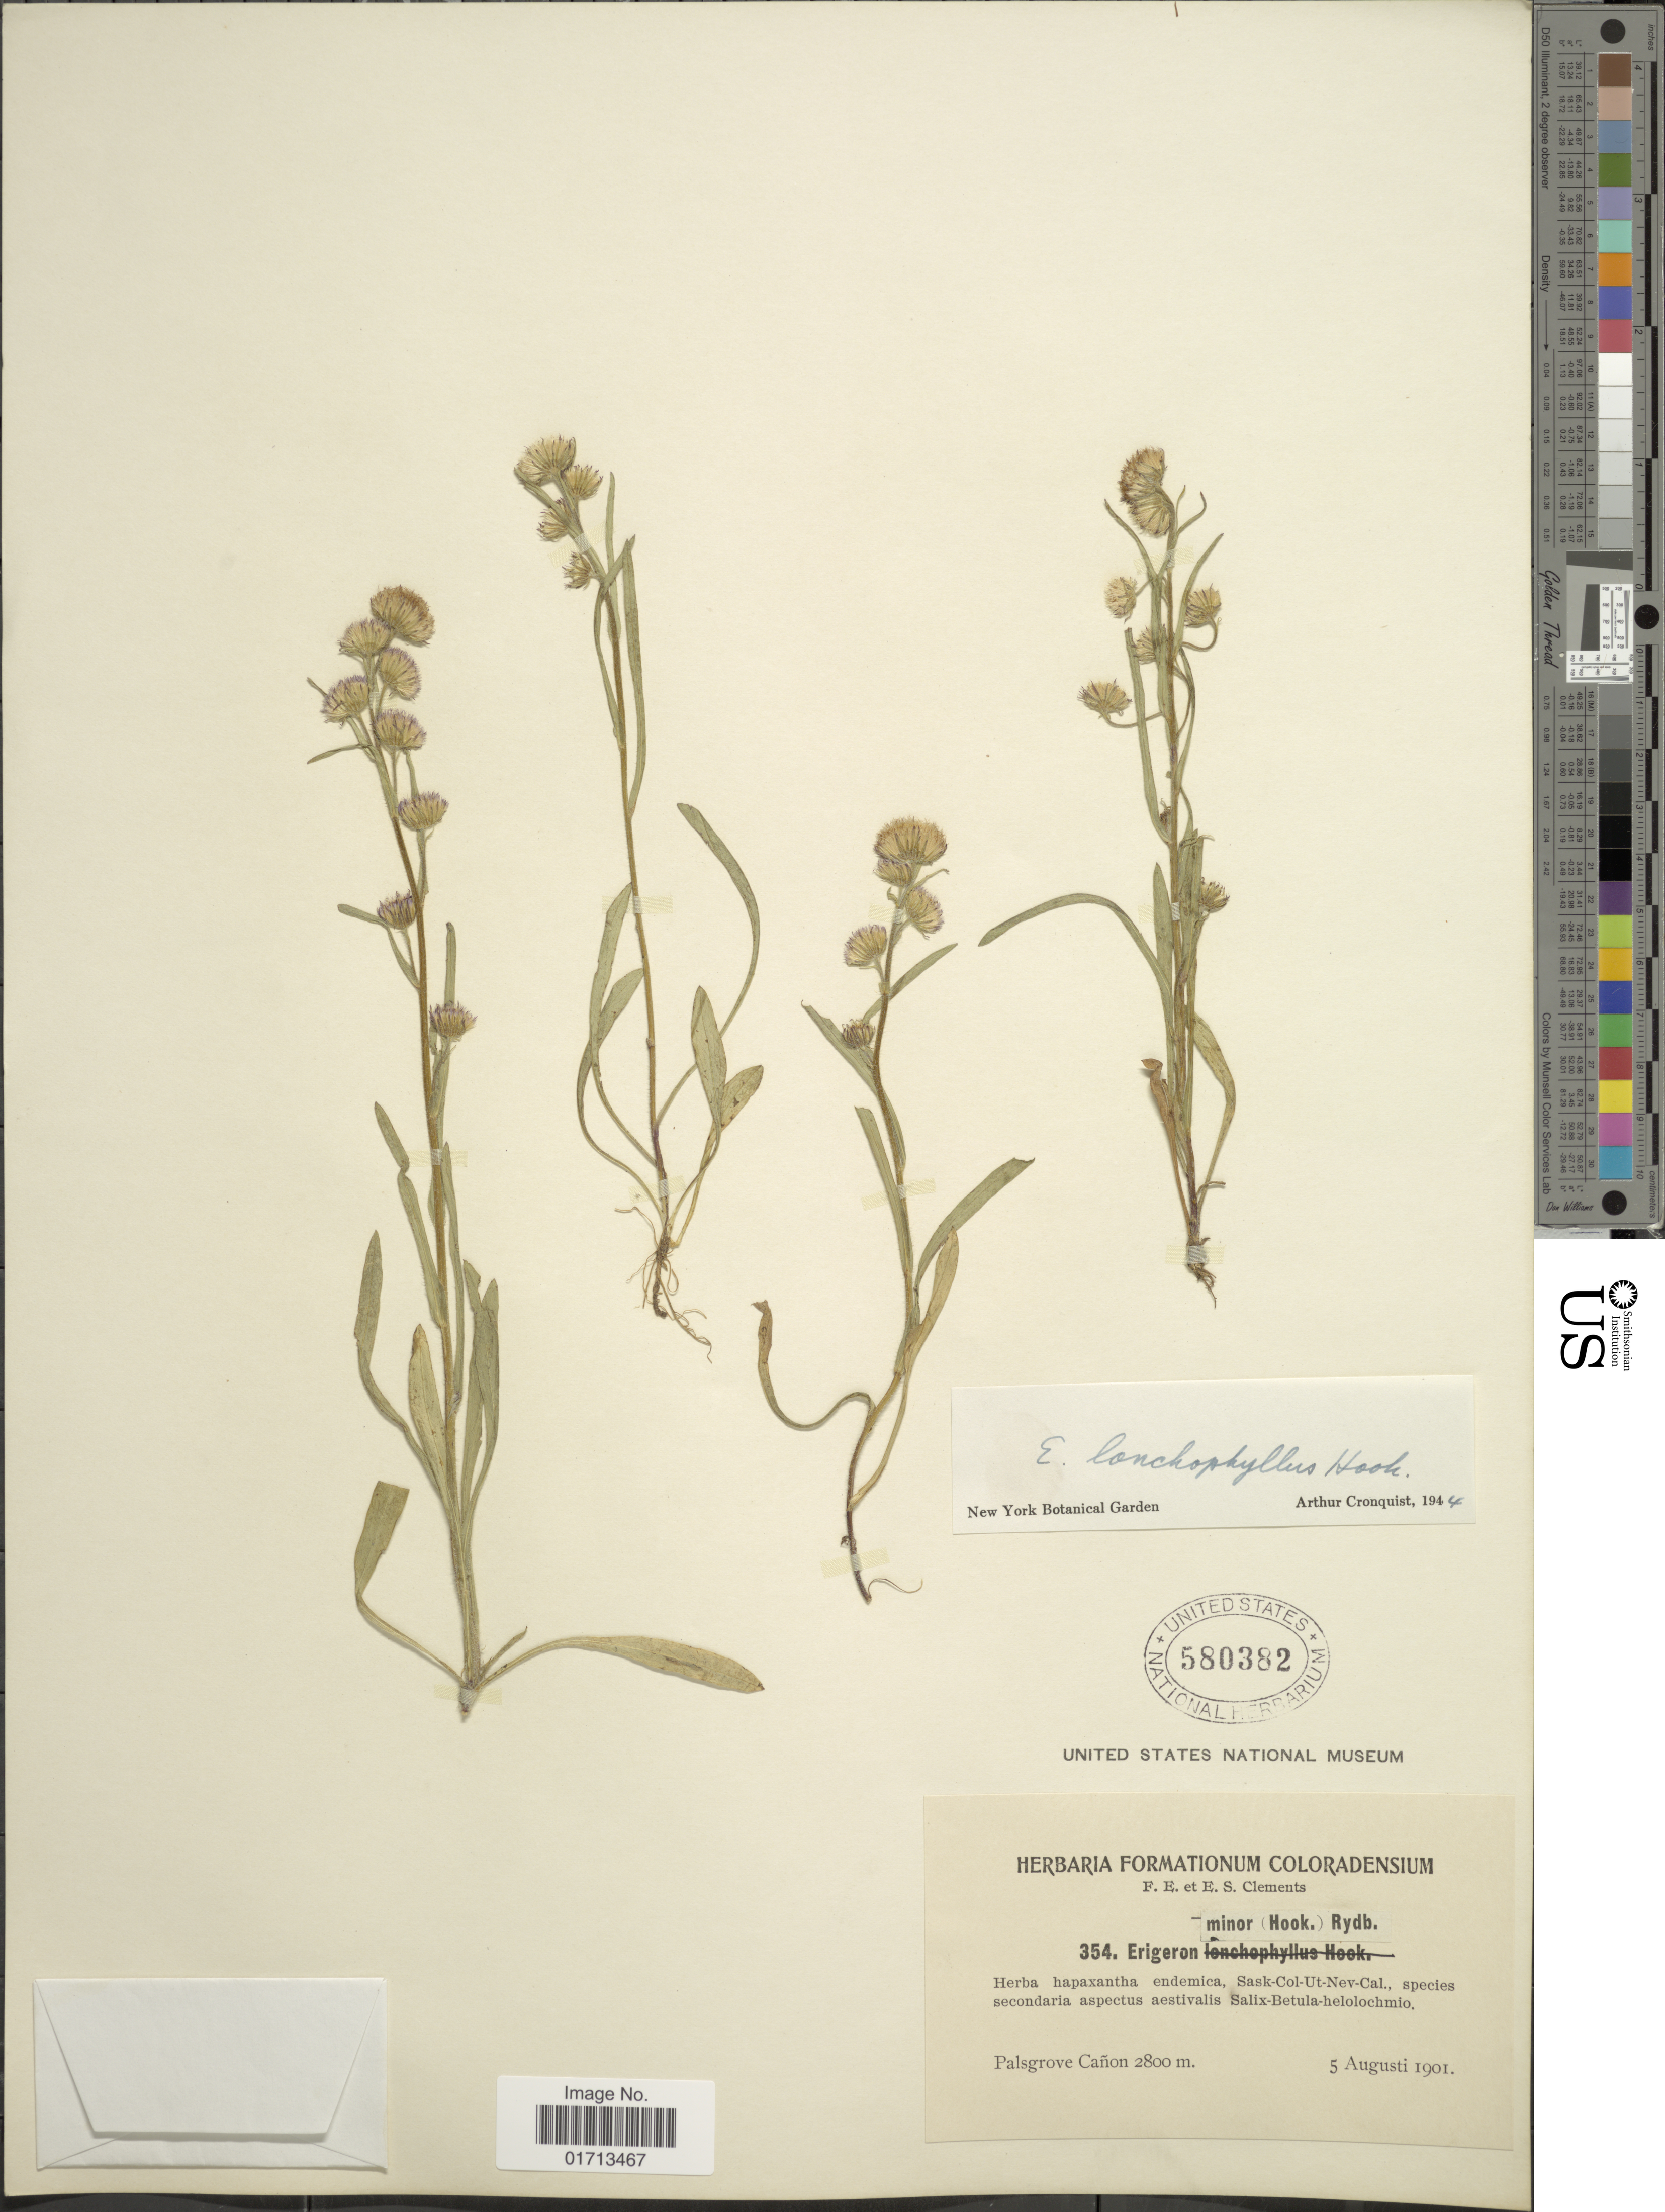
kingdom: Plantae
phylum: Tracheophyta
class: Magnoliopsida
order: Asterales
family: Asteraceae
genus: Erigeron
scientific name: Erigeron lonchophyllus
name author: Hook.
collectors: F. E. Clements & E. S. Clements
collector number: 354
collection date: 1901-08-05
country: United States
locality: Herba hapaxantha endemica, Sask-Col-Ut-Nev-Cal. Palsgrove Cañon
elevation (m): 2800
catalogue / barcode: US 580382